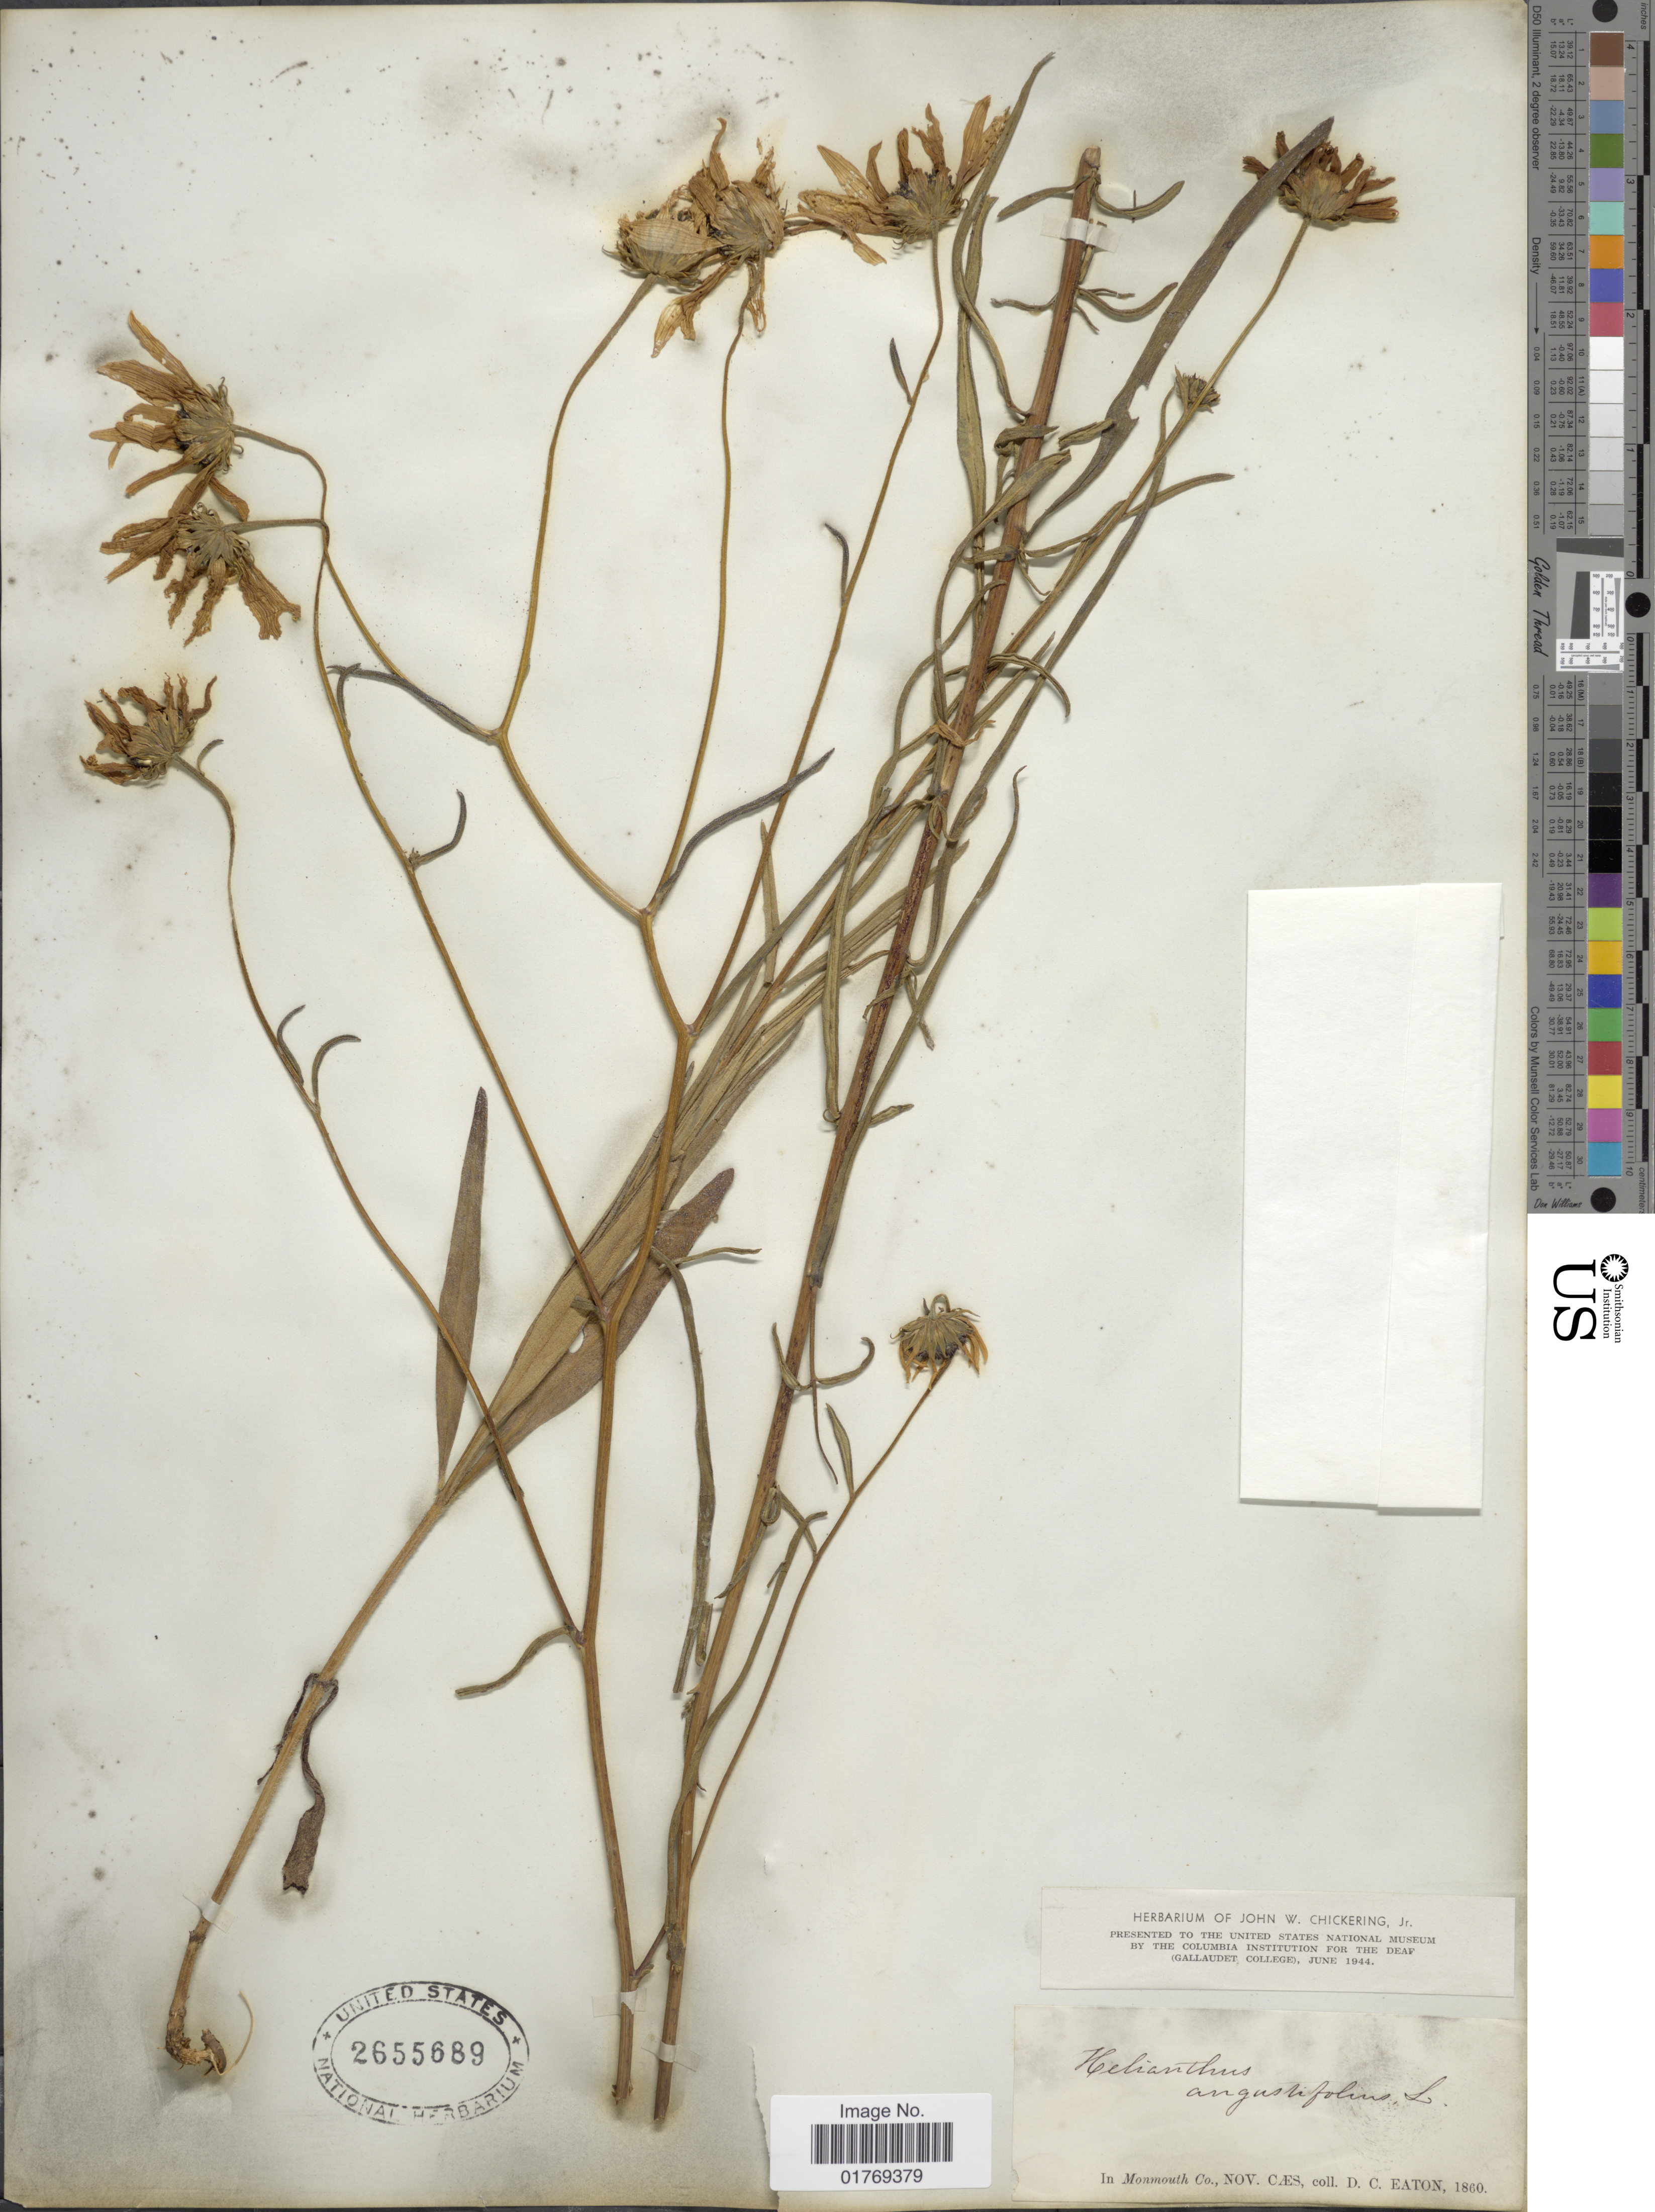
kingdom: Plantae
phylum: Tracheophyta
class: Magnoliopsida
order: Asterales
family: Asteraceae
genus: Helianthus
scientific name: Helianthus angustifolius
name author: L.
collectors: D. Eaton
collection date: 1860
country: United States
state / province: New Jersey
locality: In Monmouth Co., Nov. Cæs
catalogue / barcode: US 2655689